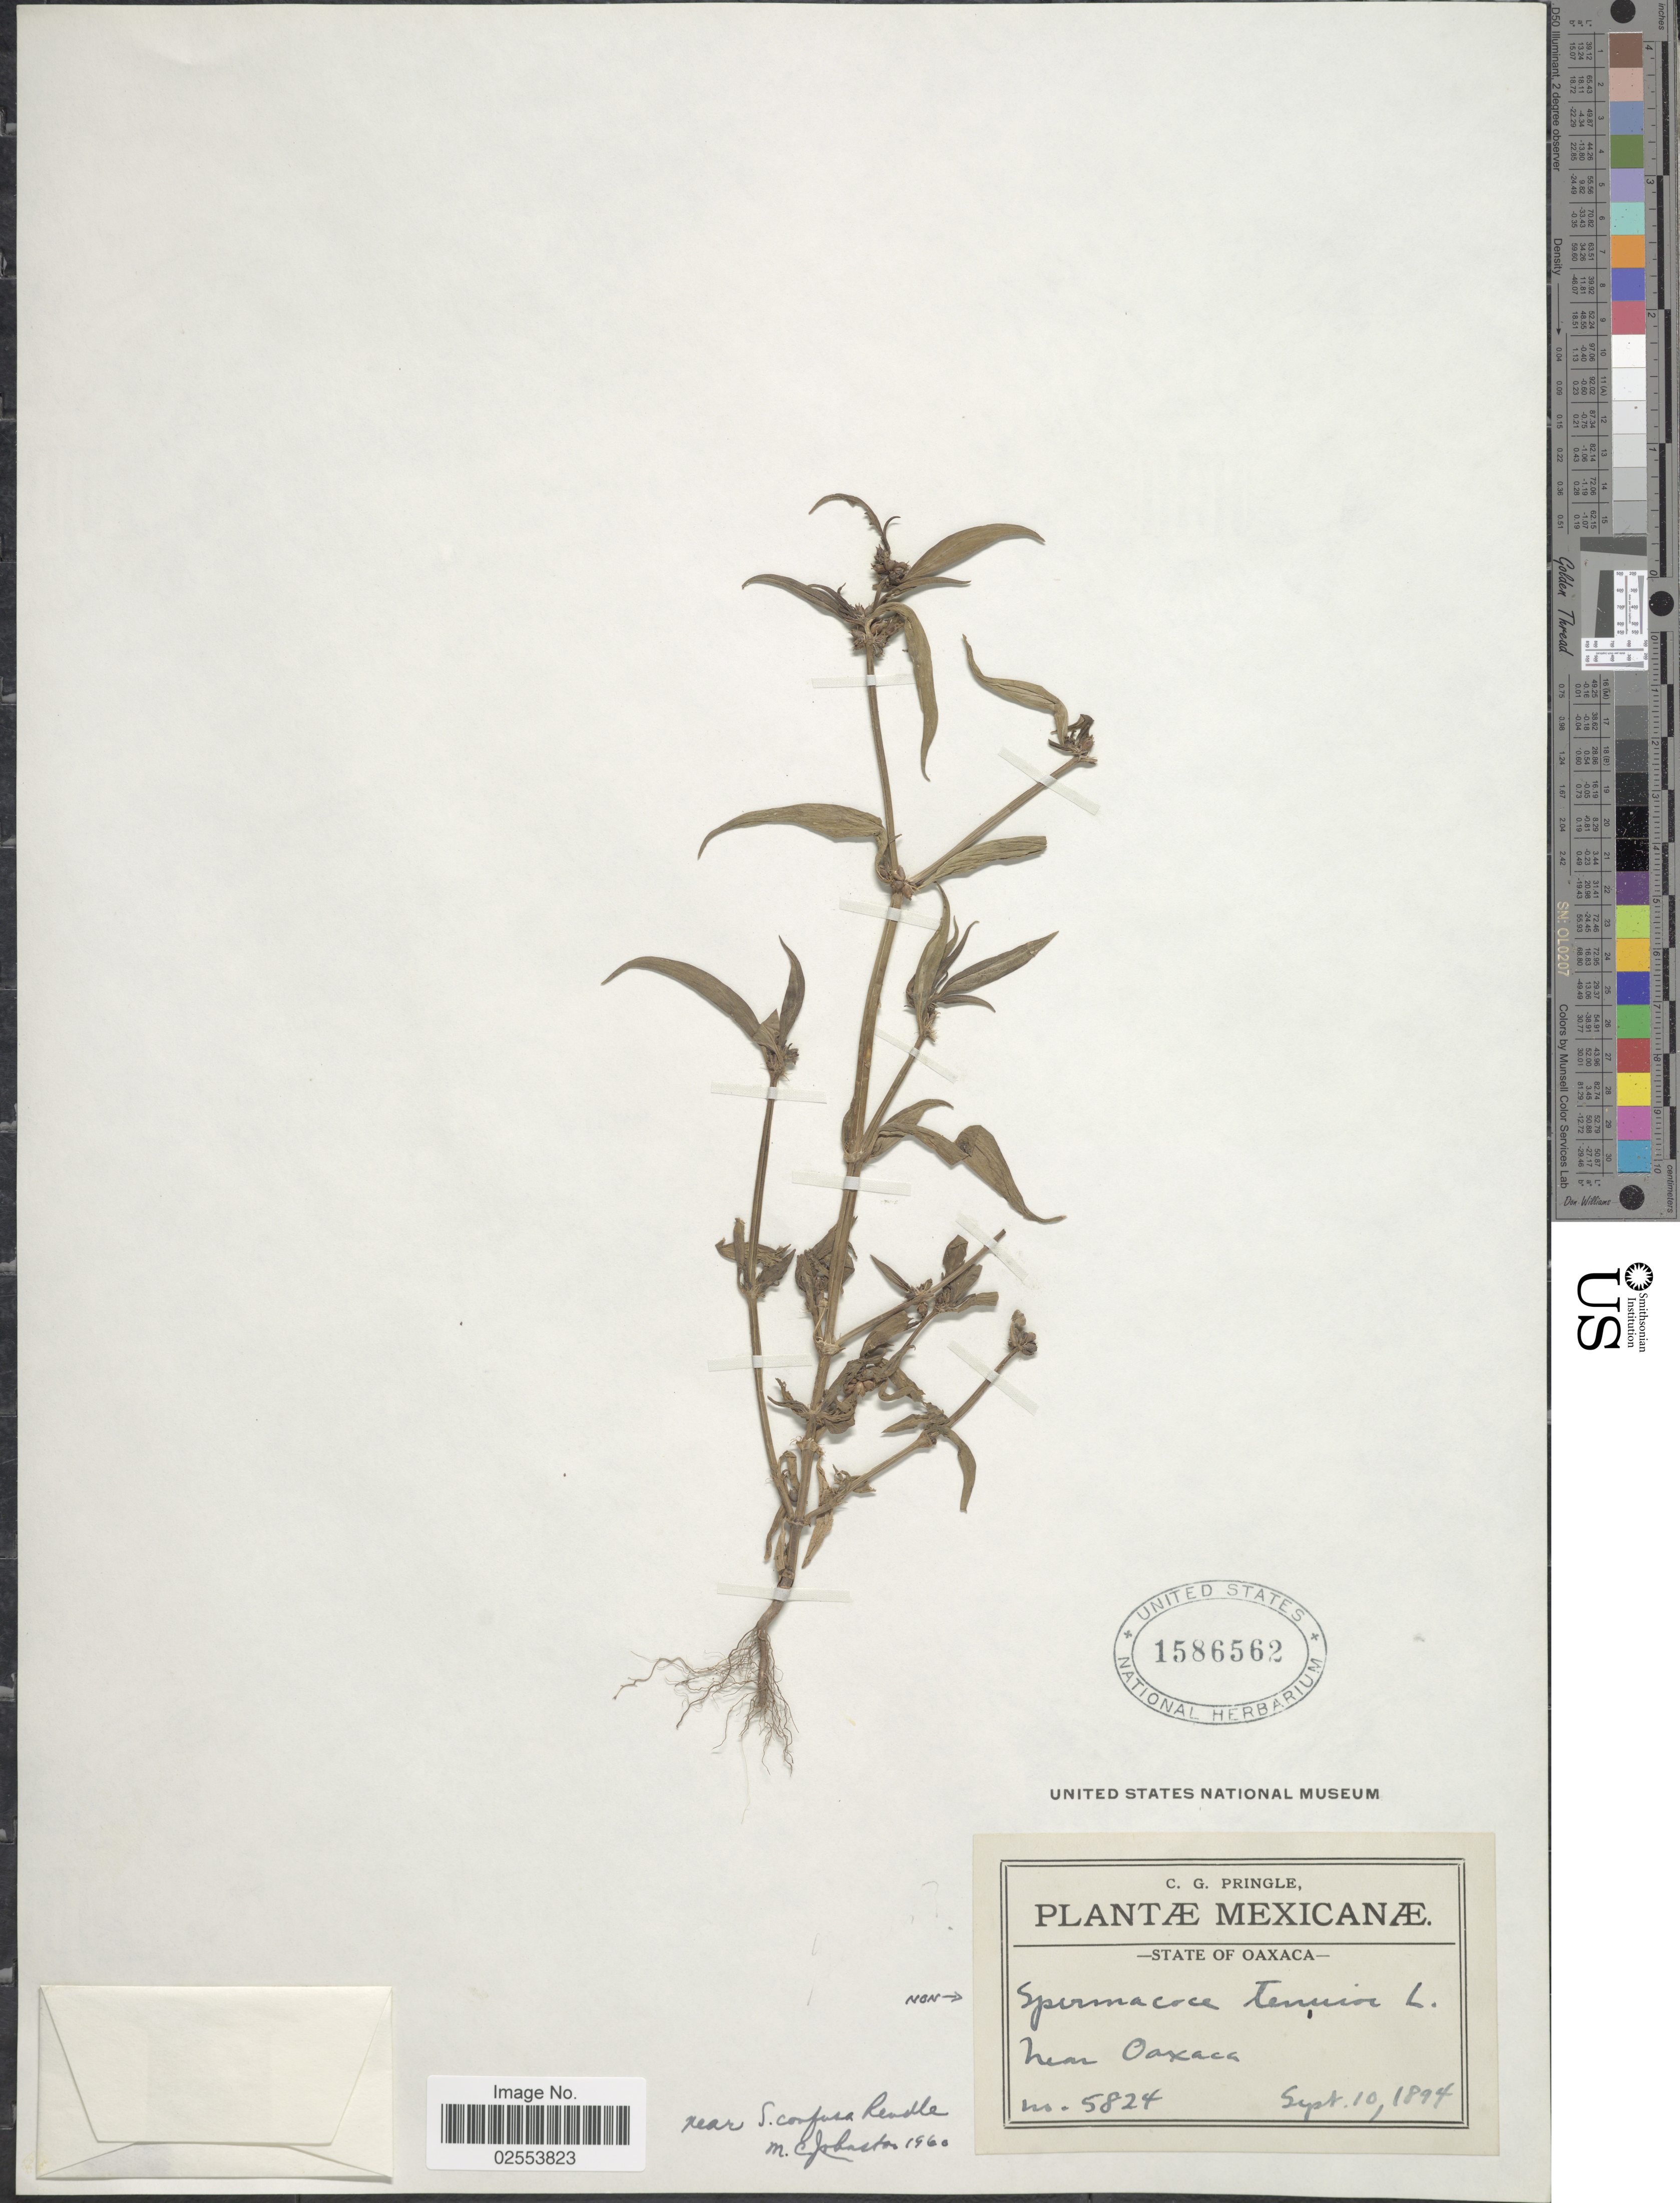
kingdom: Plantae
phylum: Tracheophyta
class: Magnoliopsida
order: Gentianales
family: Rubiaceae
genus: Spermacoce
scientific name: Spermacoce tenuior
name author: L.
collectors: C. G. Pringle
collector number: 5824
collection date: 1894-09-10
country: Mexico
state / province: Oaxaca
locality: Near Oaxaca.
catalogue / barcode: US 1586562